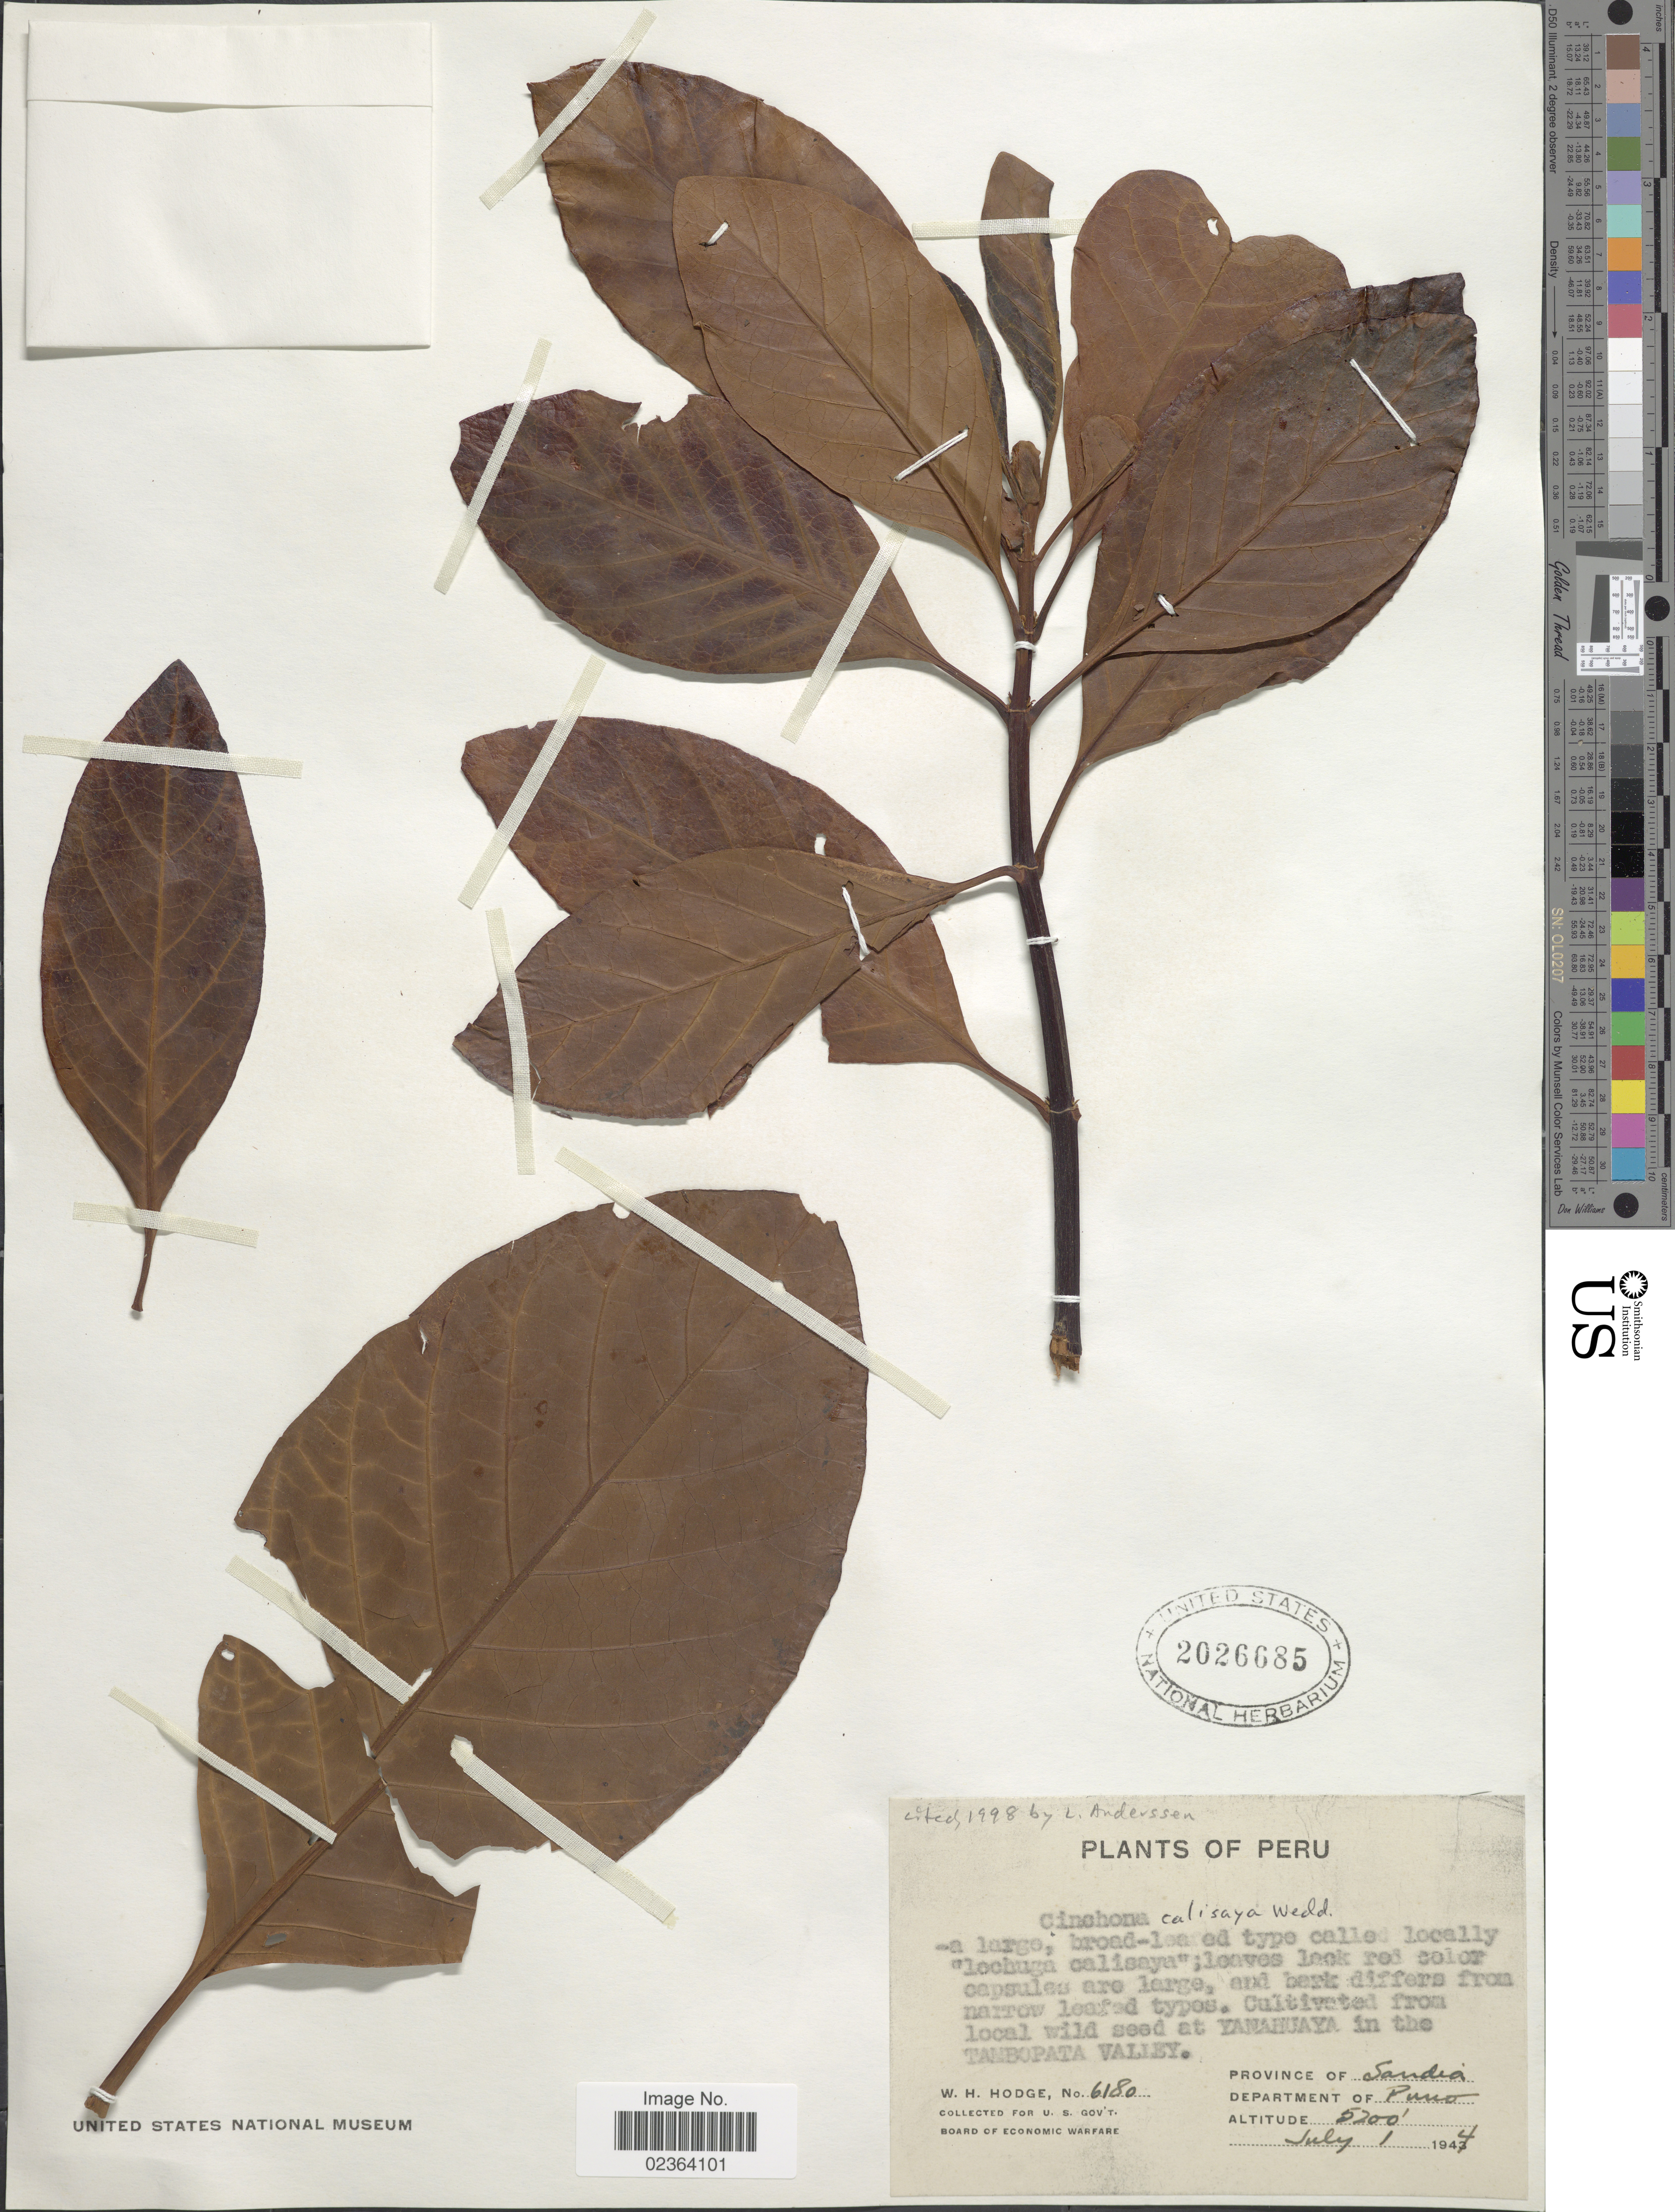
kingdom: Plantae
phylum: Tracheophyta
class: Magnoliopsida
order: Gentianales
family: Rubiaceae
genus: Cinchona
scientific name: Cinchona calisaya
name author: Wedd.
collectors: W. Hodge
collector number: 6180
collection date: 1944-07-01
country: Peru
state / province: Puno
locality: Province of Sandia, Department of Puno, at Yanahuaya in the Tambopata Valley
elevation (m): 1585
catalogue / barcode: US 2026685